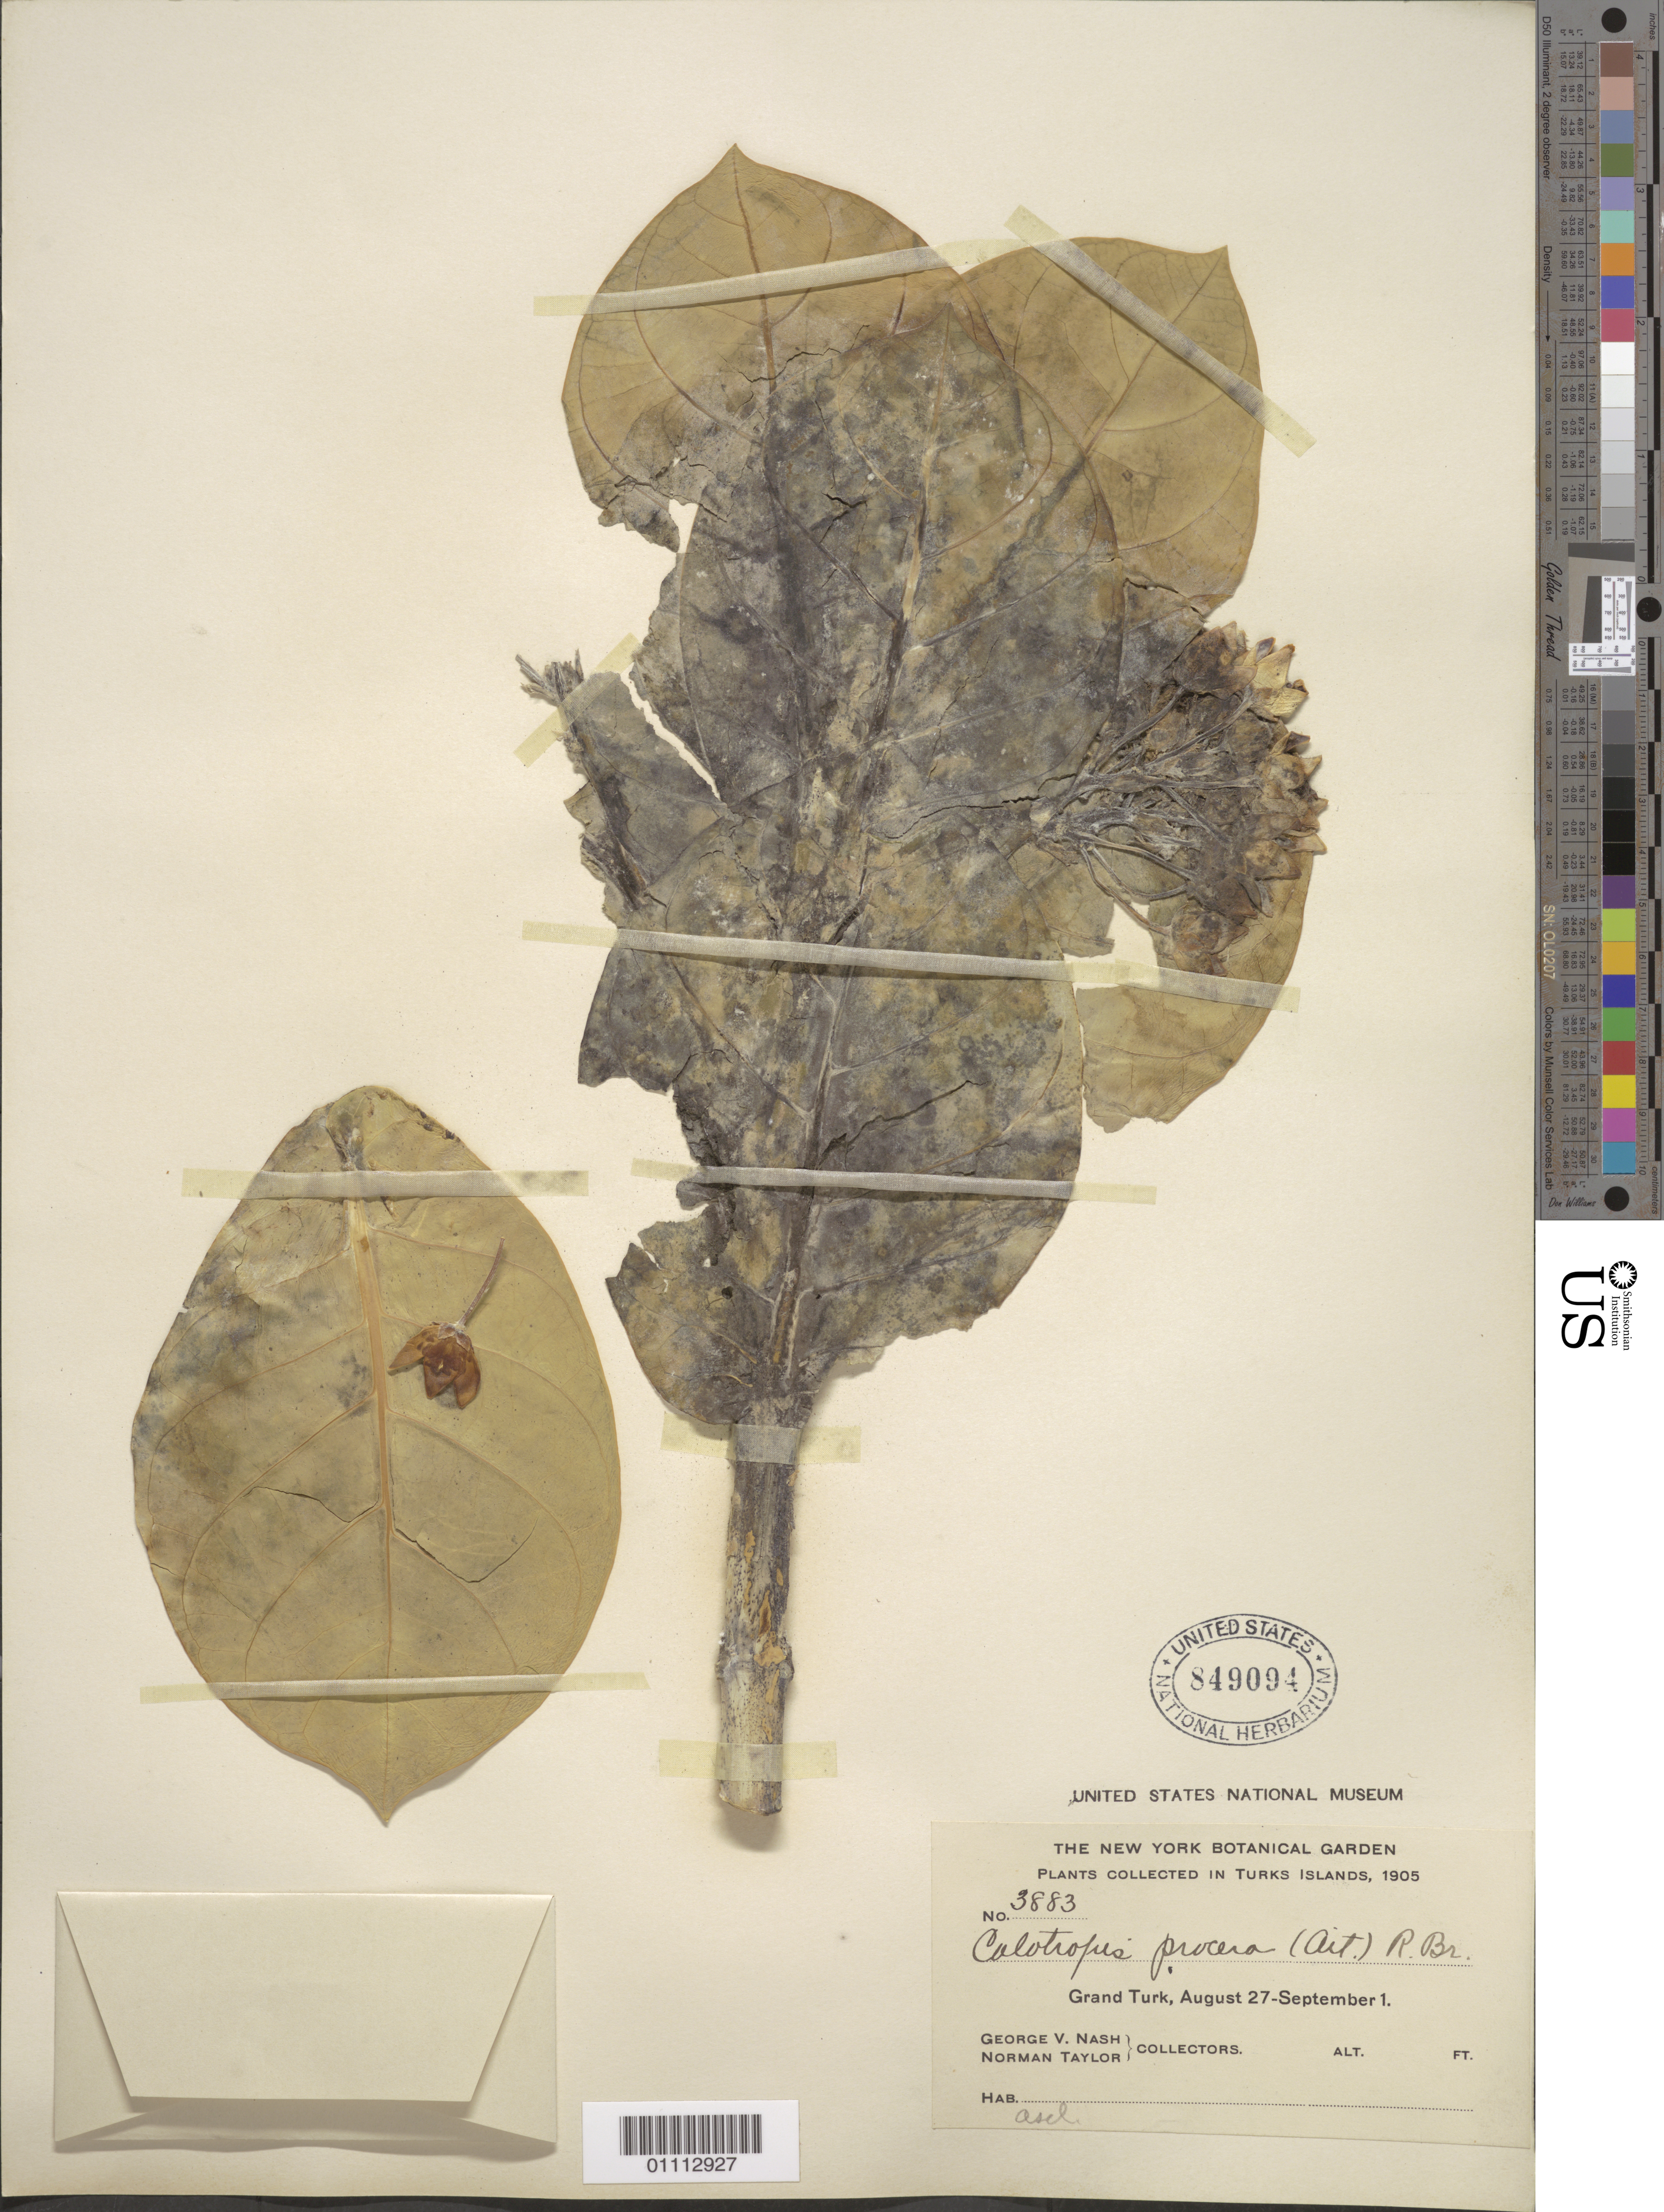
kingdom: Plantae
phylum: Tracheophyta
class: Magnoliopsida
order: Gentianales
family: Apocynaceae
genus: Calotropis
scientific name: Calotropis procera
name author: (Aiton) W.T. Aiton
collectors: G. V. Nash & N. Taylor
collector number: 3883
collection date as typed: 27 Aug 1905 to 01 Sep 1905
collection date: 1905-08-27/1905-09-01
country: Turks and Caicos Islands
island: Grand Turk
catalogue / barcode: US 849094